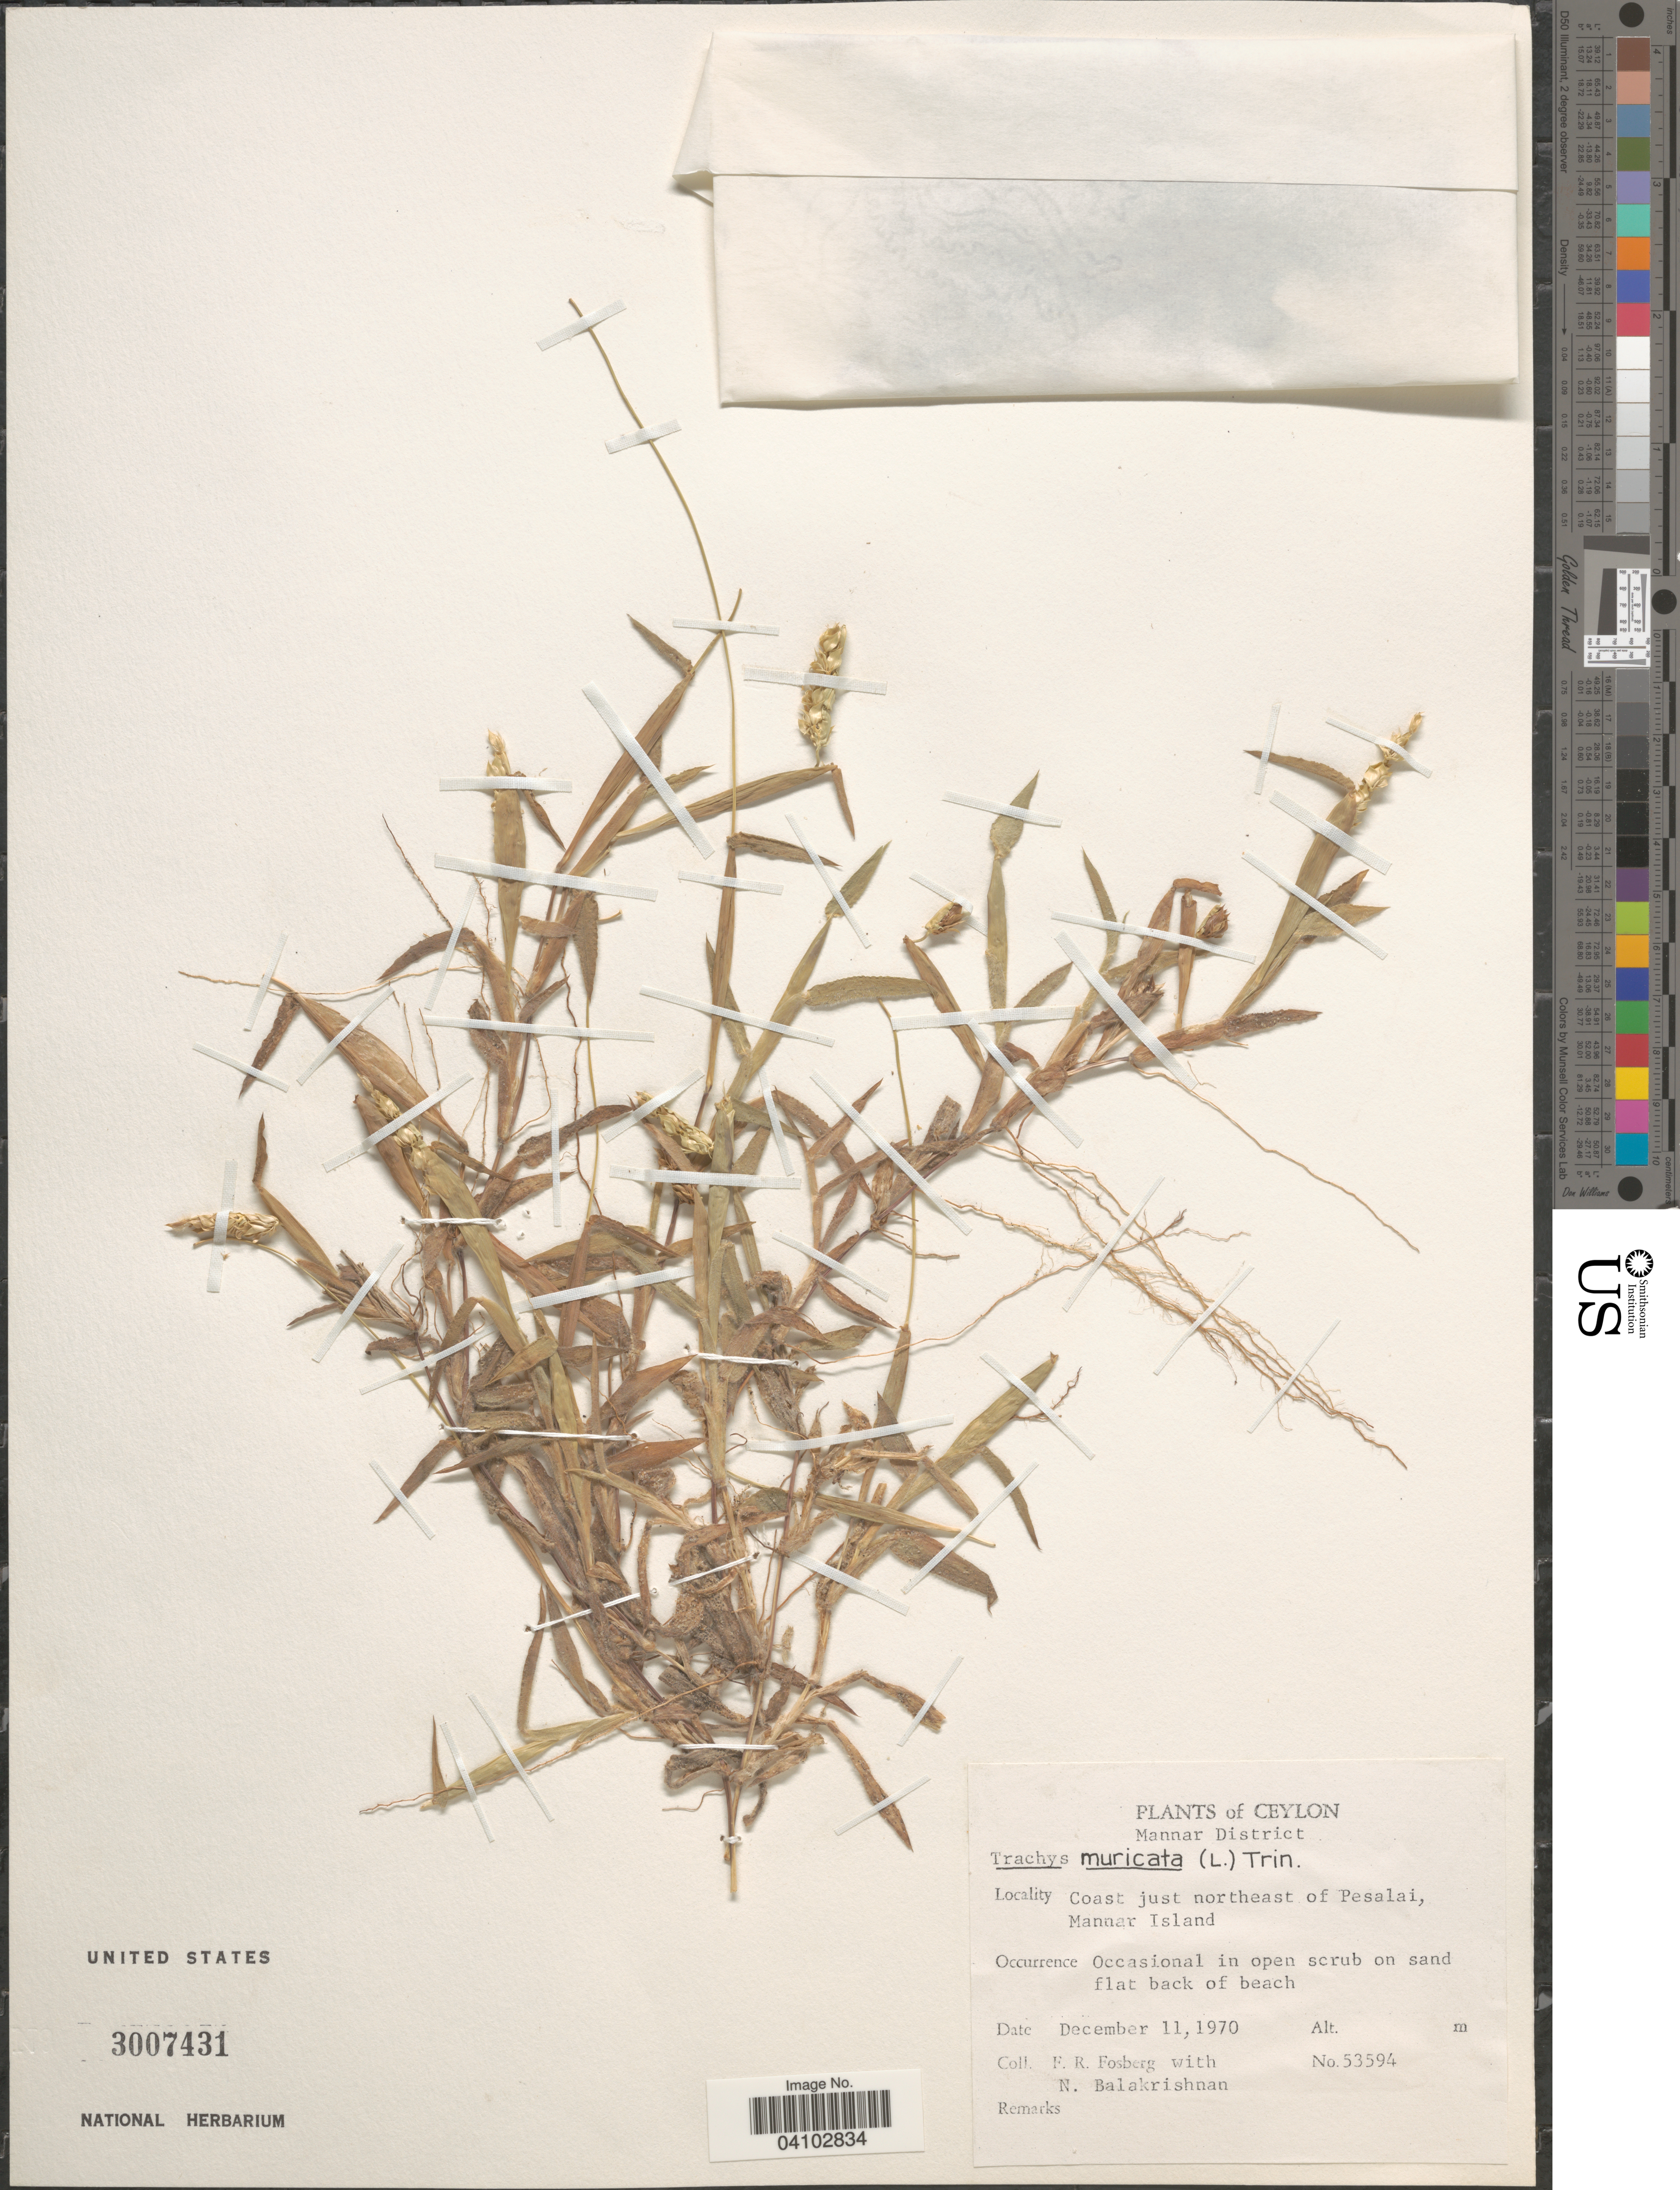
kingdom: Plantae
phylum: Tracheophyta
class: Liliopsida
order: Poales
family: Poaceae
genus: Trachys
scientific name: Trachys muricata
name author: (L.) Pers.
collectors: F. R. Fosberg & N. Balakrishnan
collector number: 53594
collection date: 1970-12-11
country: Sri Lanka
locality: Ceylon. Mannar District. Coast just northeast of Pesalai, Mannar Island.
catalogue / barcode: US 3007431